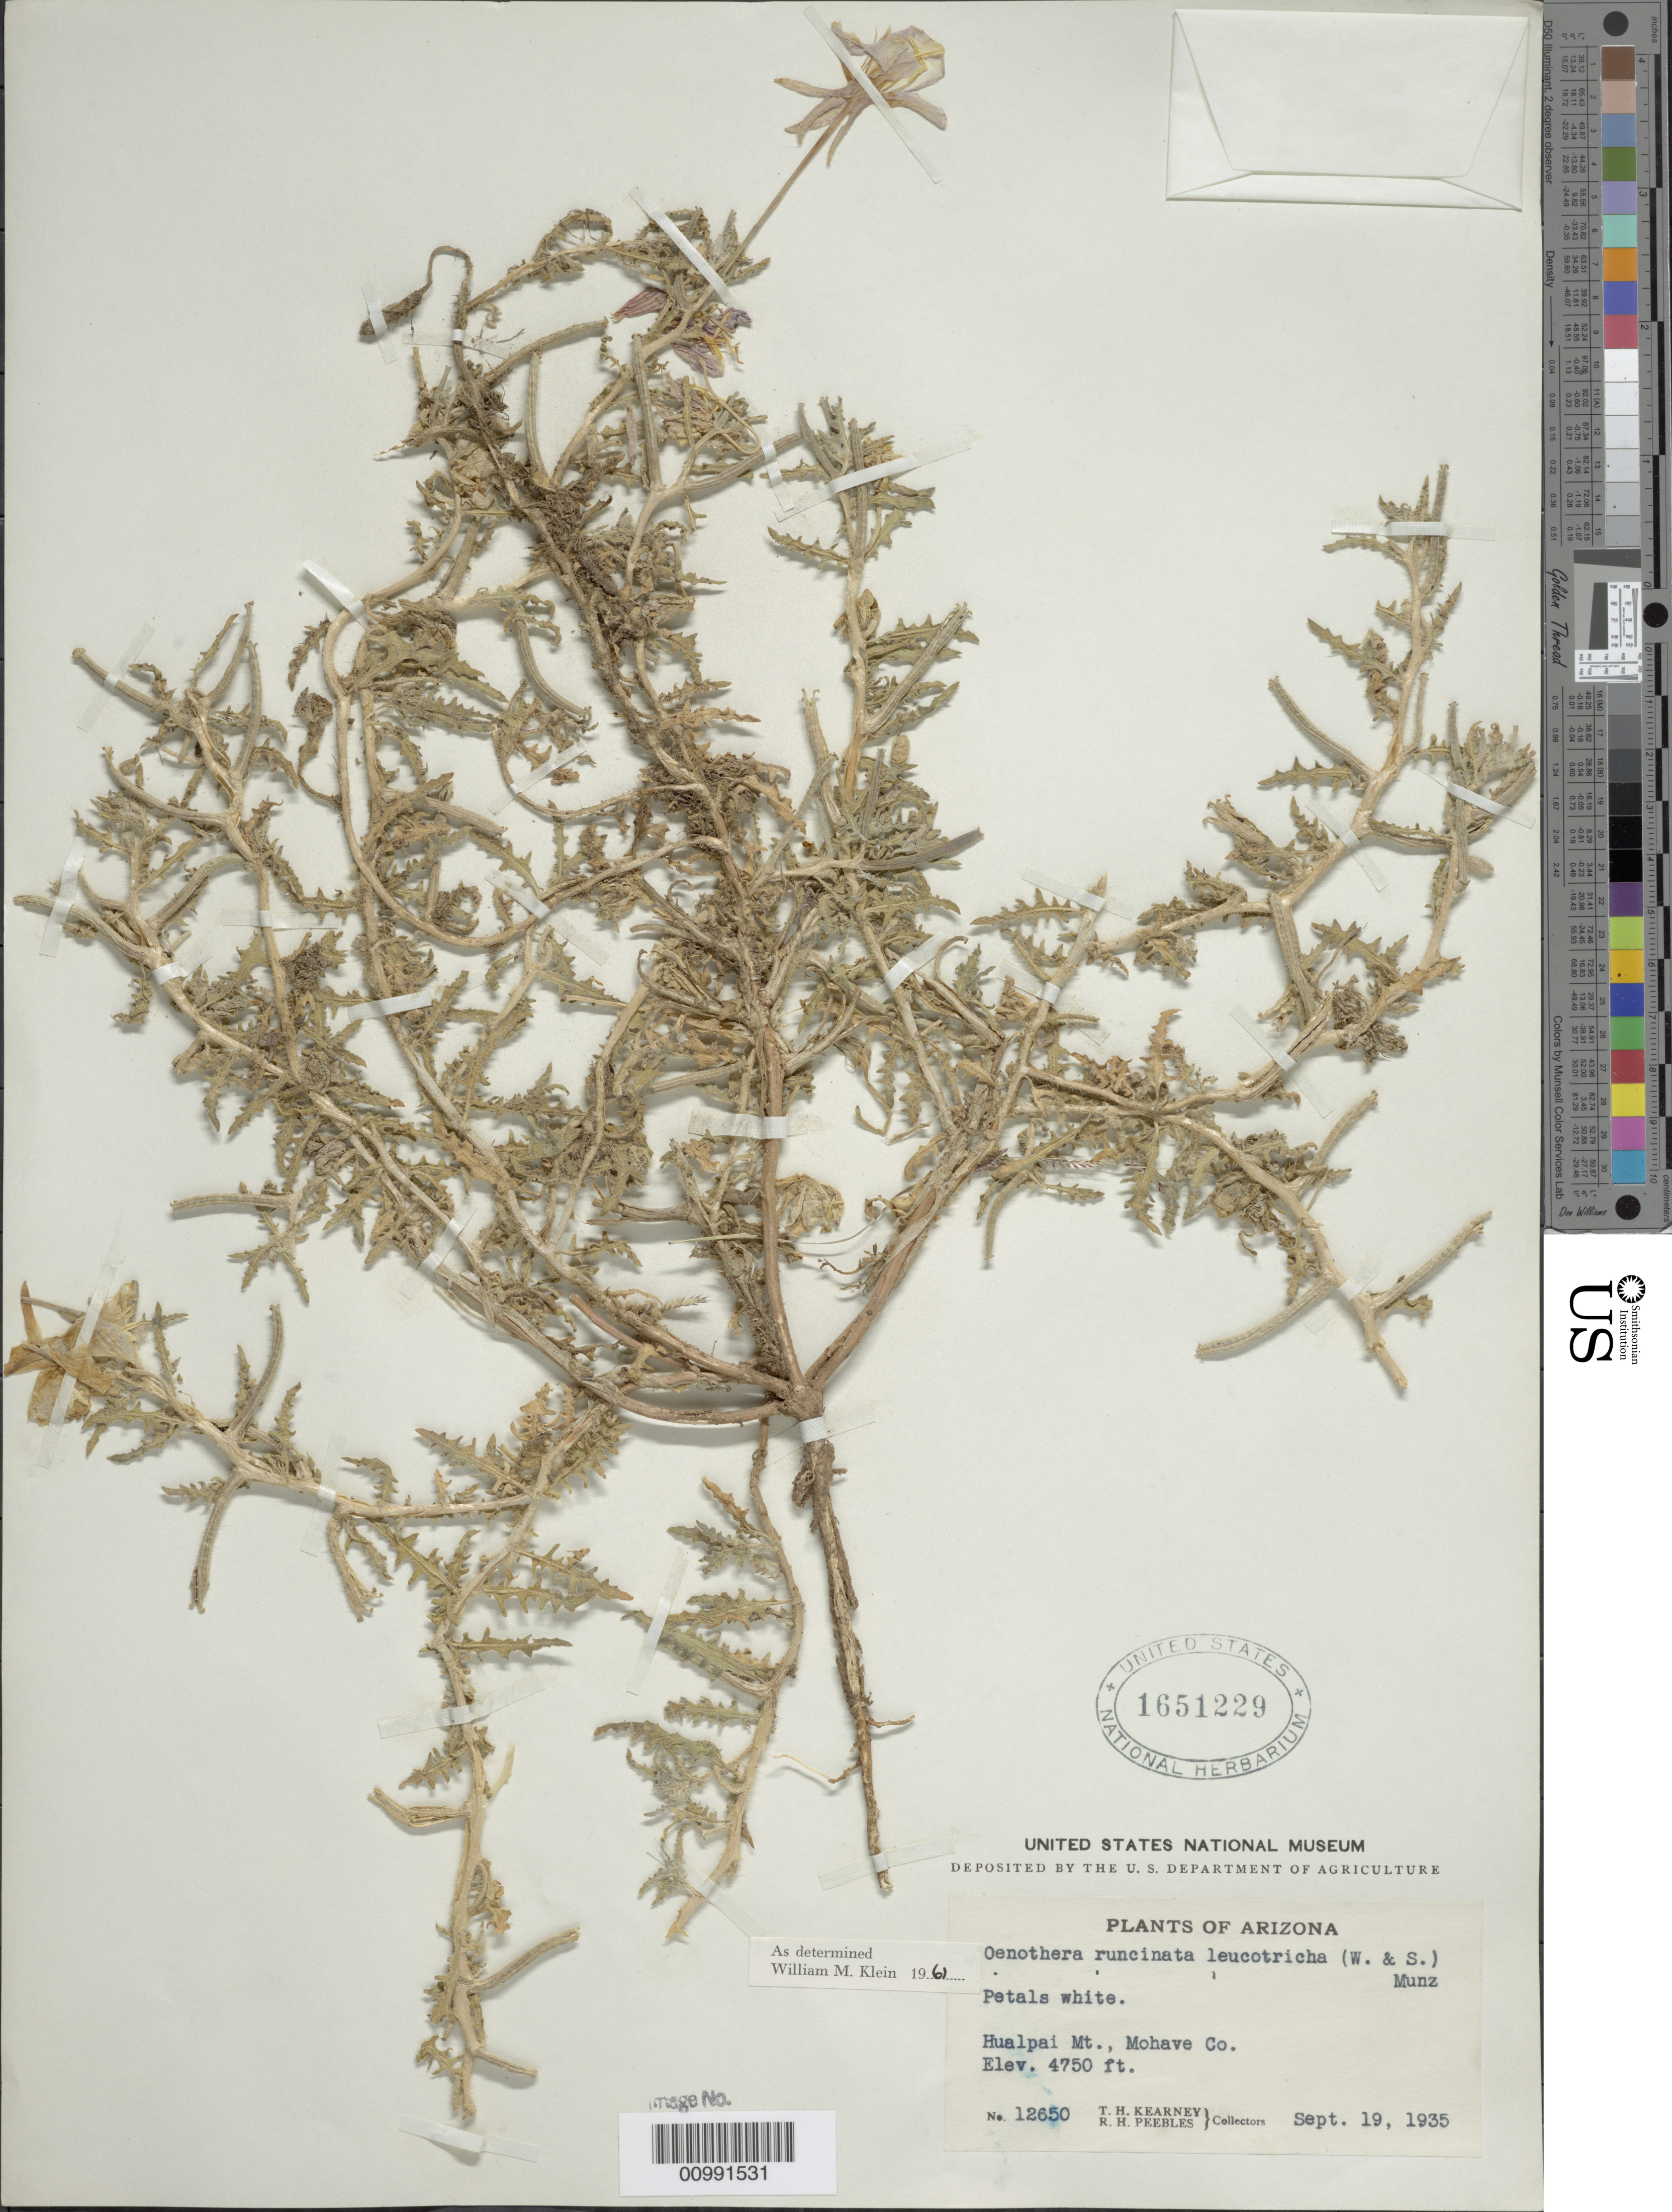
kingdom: Plantae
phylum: Tracheophyta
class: Magnoliopsida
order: Myrtales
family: Onagraceae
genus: Oenothera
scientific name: Oenothera pallida subsp. runcinata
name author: (Engelm.) Munz & W.M. Klein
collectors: T. H. Kearney & R. H. Peebles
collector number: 12650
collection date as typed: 19 Sep 1935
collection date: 1935-09-19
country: United States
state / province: Arizona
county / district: Mohave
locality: Hualpai Mountains.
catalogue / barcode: US 1651229